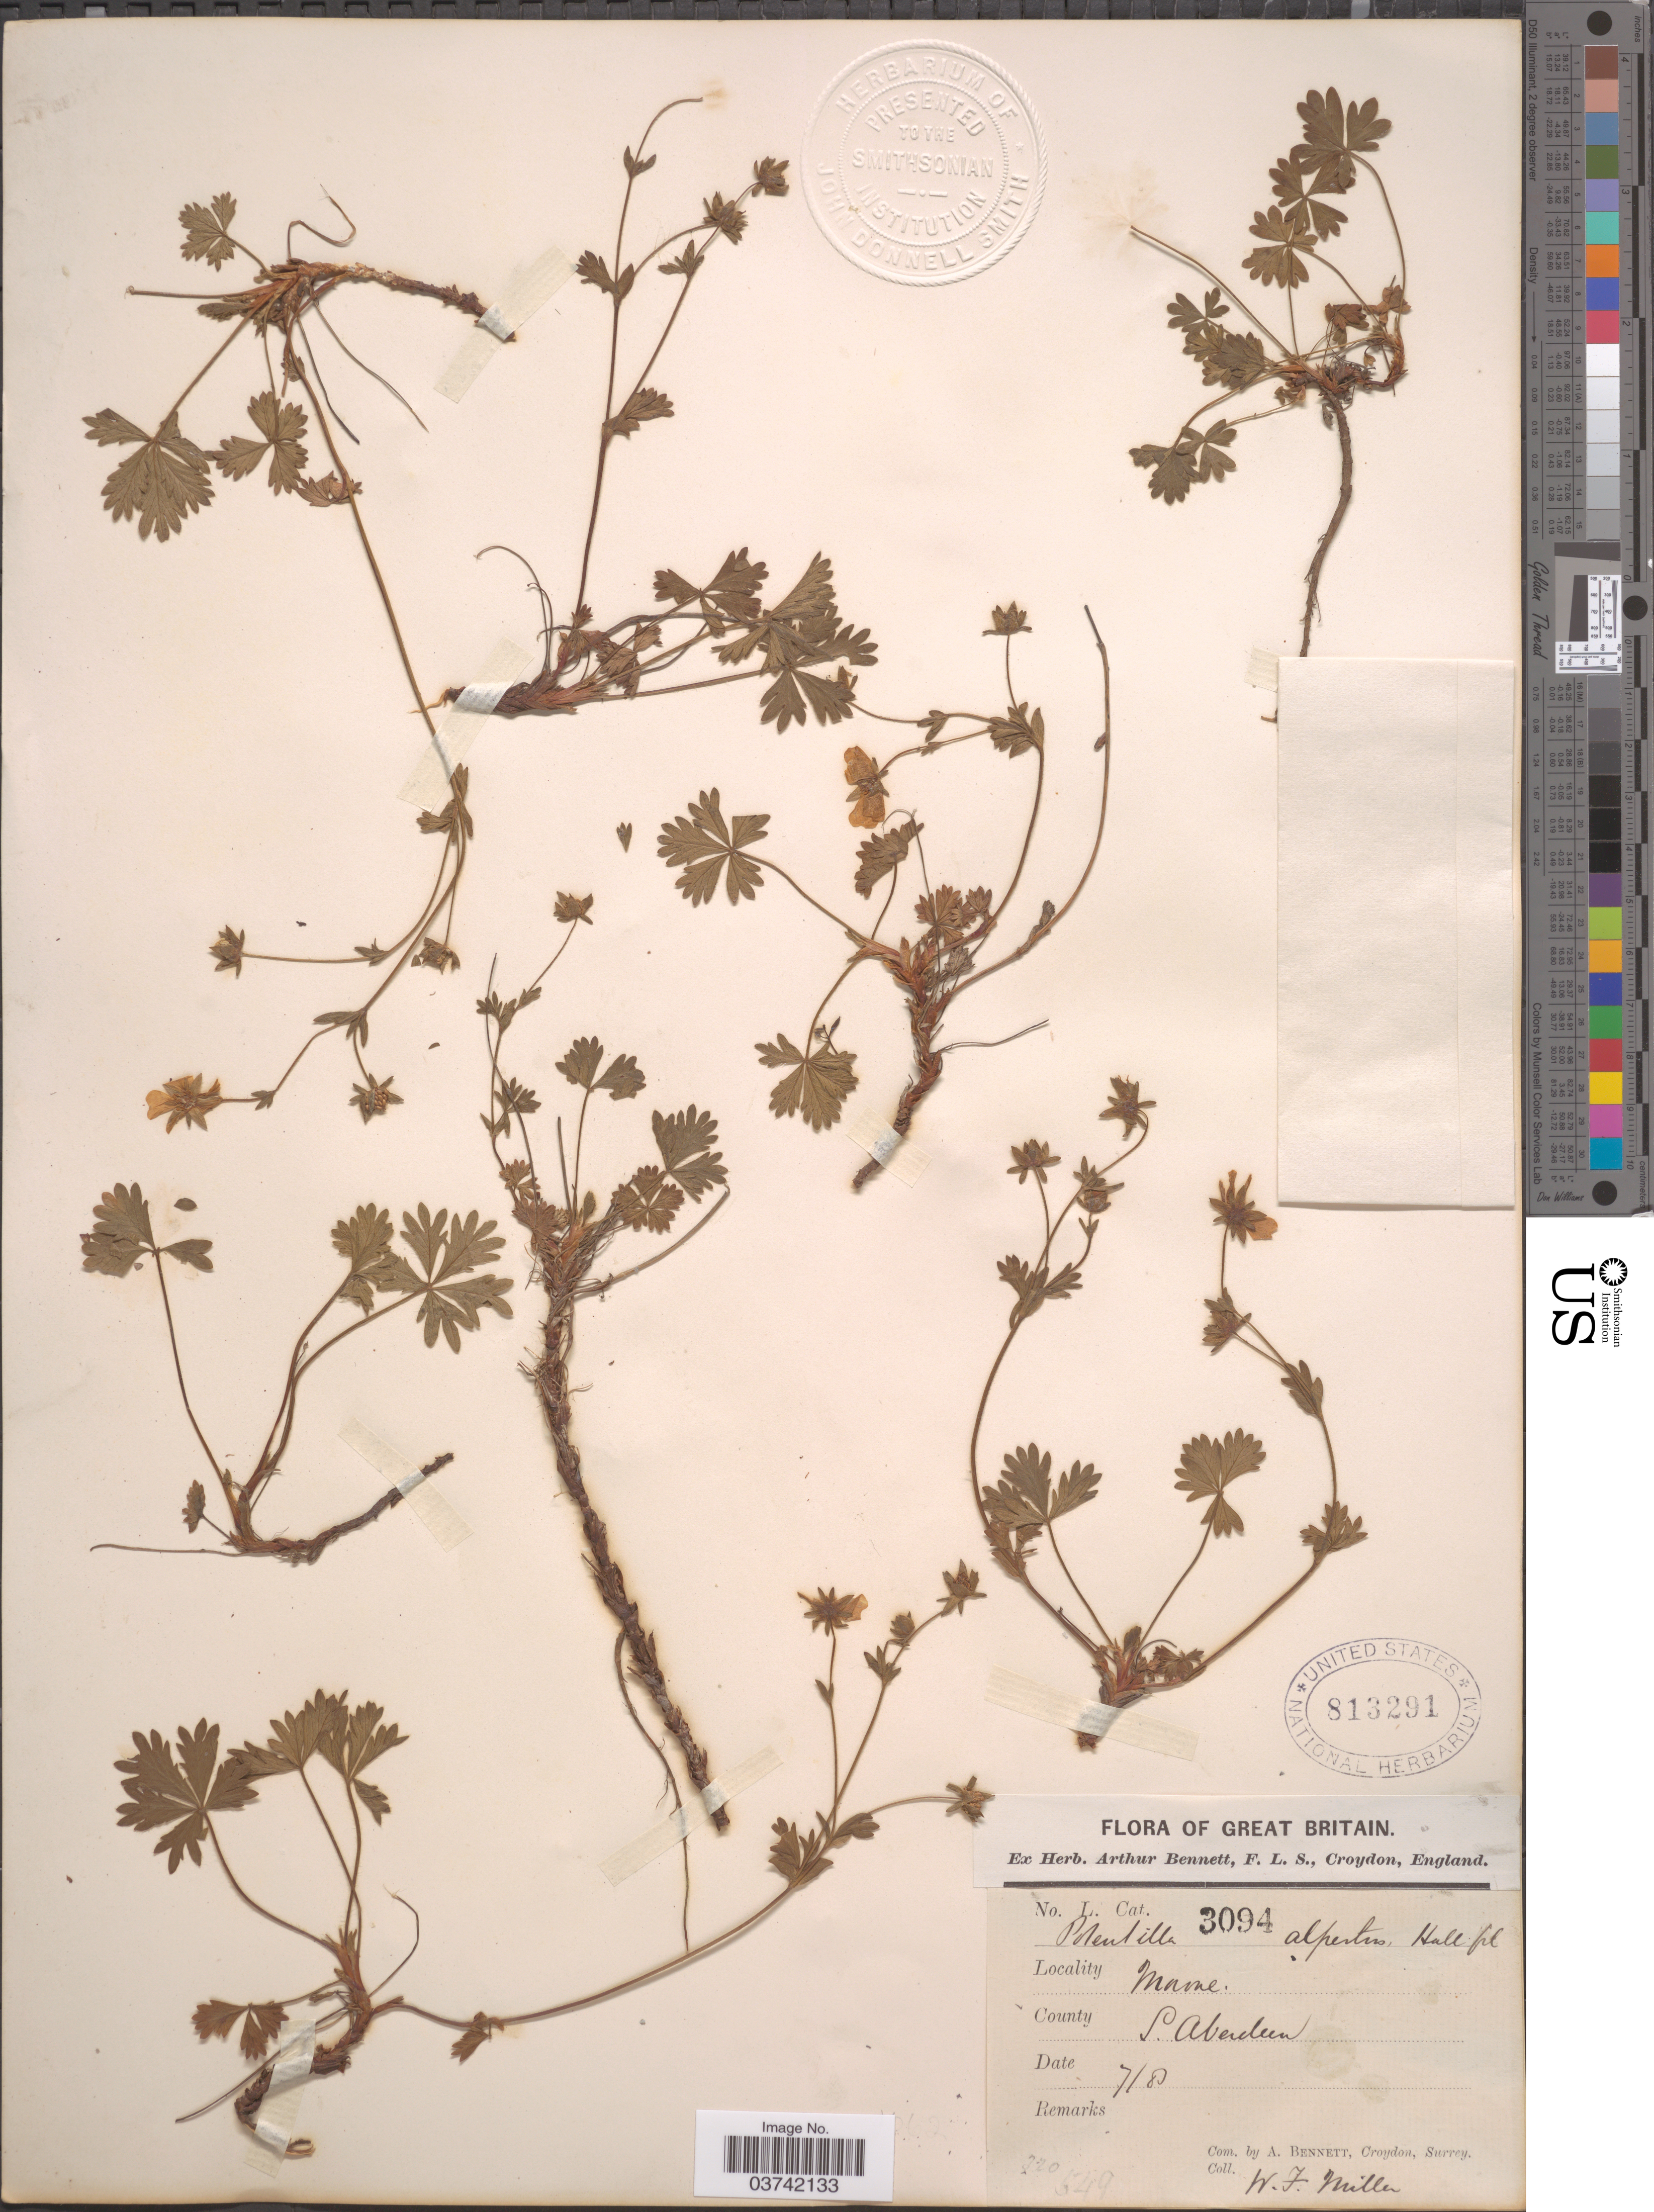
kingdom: Plantae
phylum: Tracheophyta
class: Magnoliopsida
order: Rosales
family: Rosaceae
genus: Potentilla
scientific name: Potentilla alpestris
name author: Haller f.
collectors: W. Miller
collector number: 549?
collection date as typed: Transcribed d/m/y: /7/8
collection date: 1880-07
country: United Kingdom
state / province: Scotland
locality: Munros. County S. Aberdeen.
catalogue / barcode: US 813291